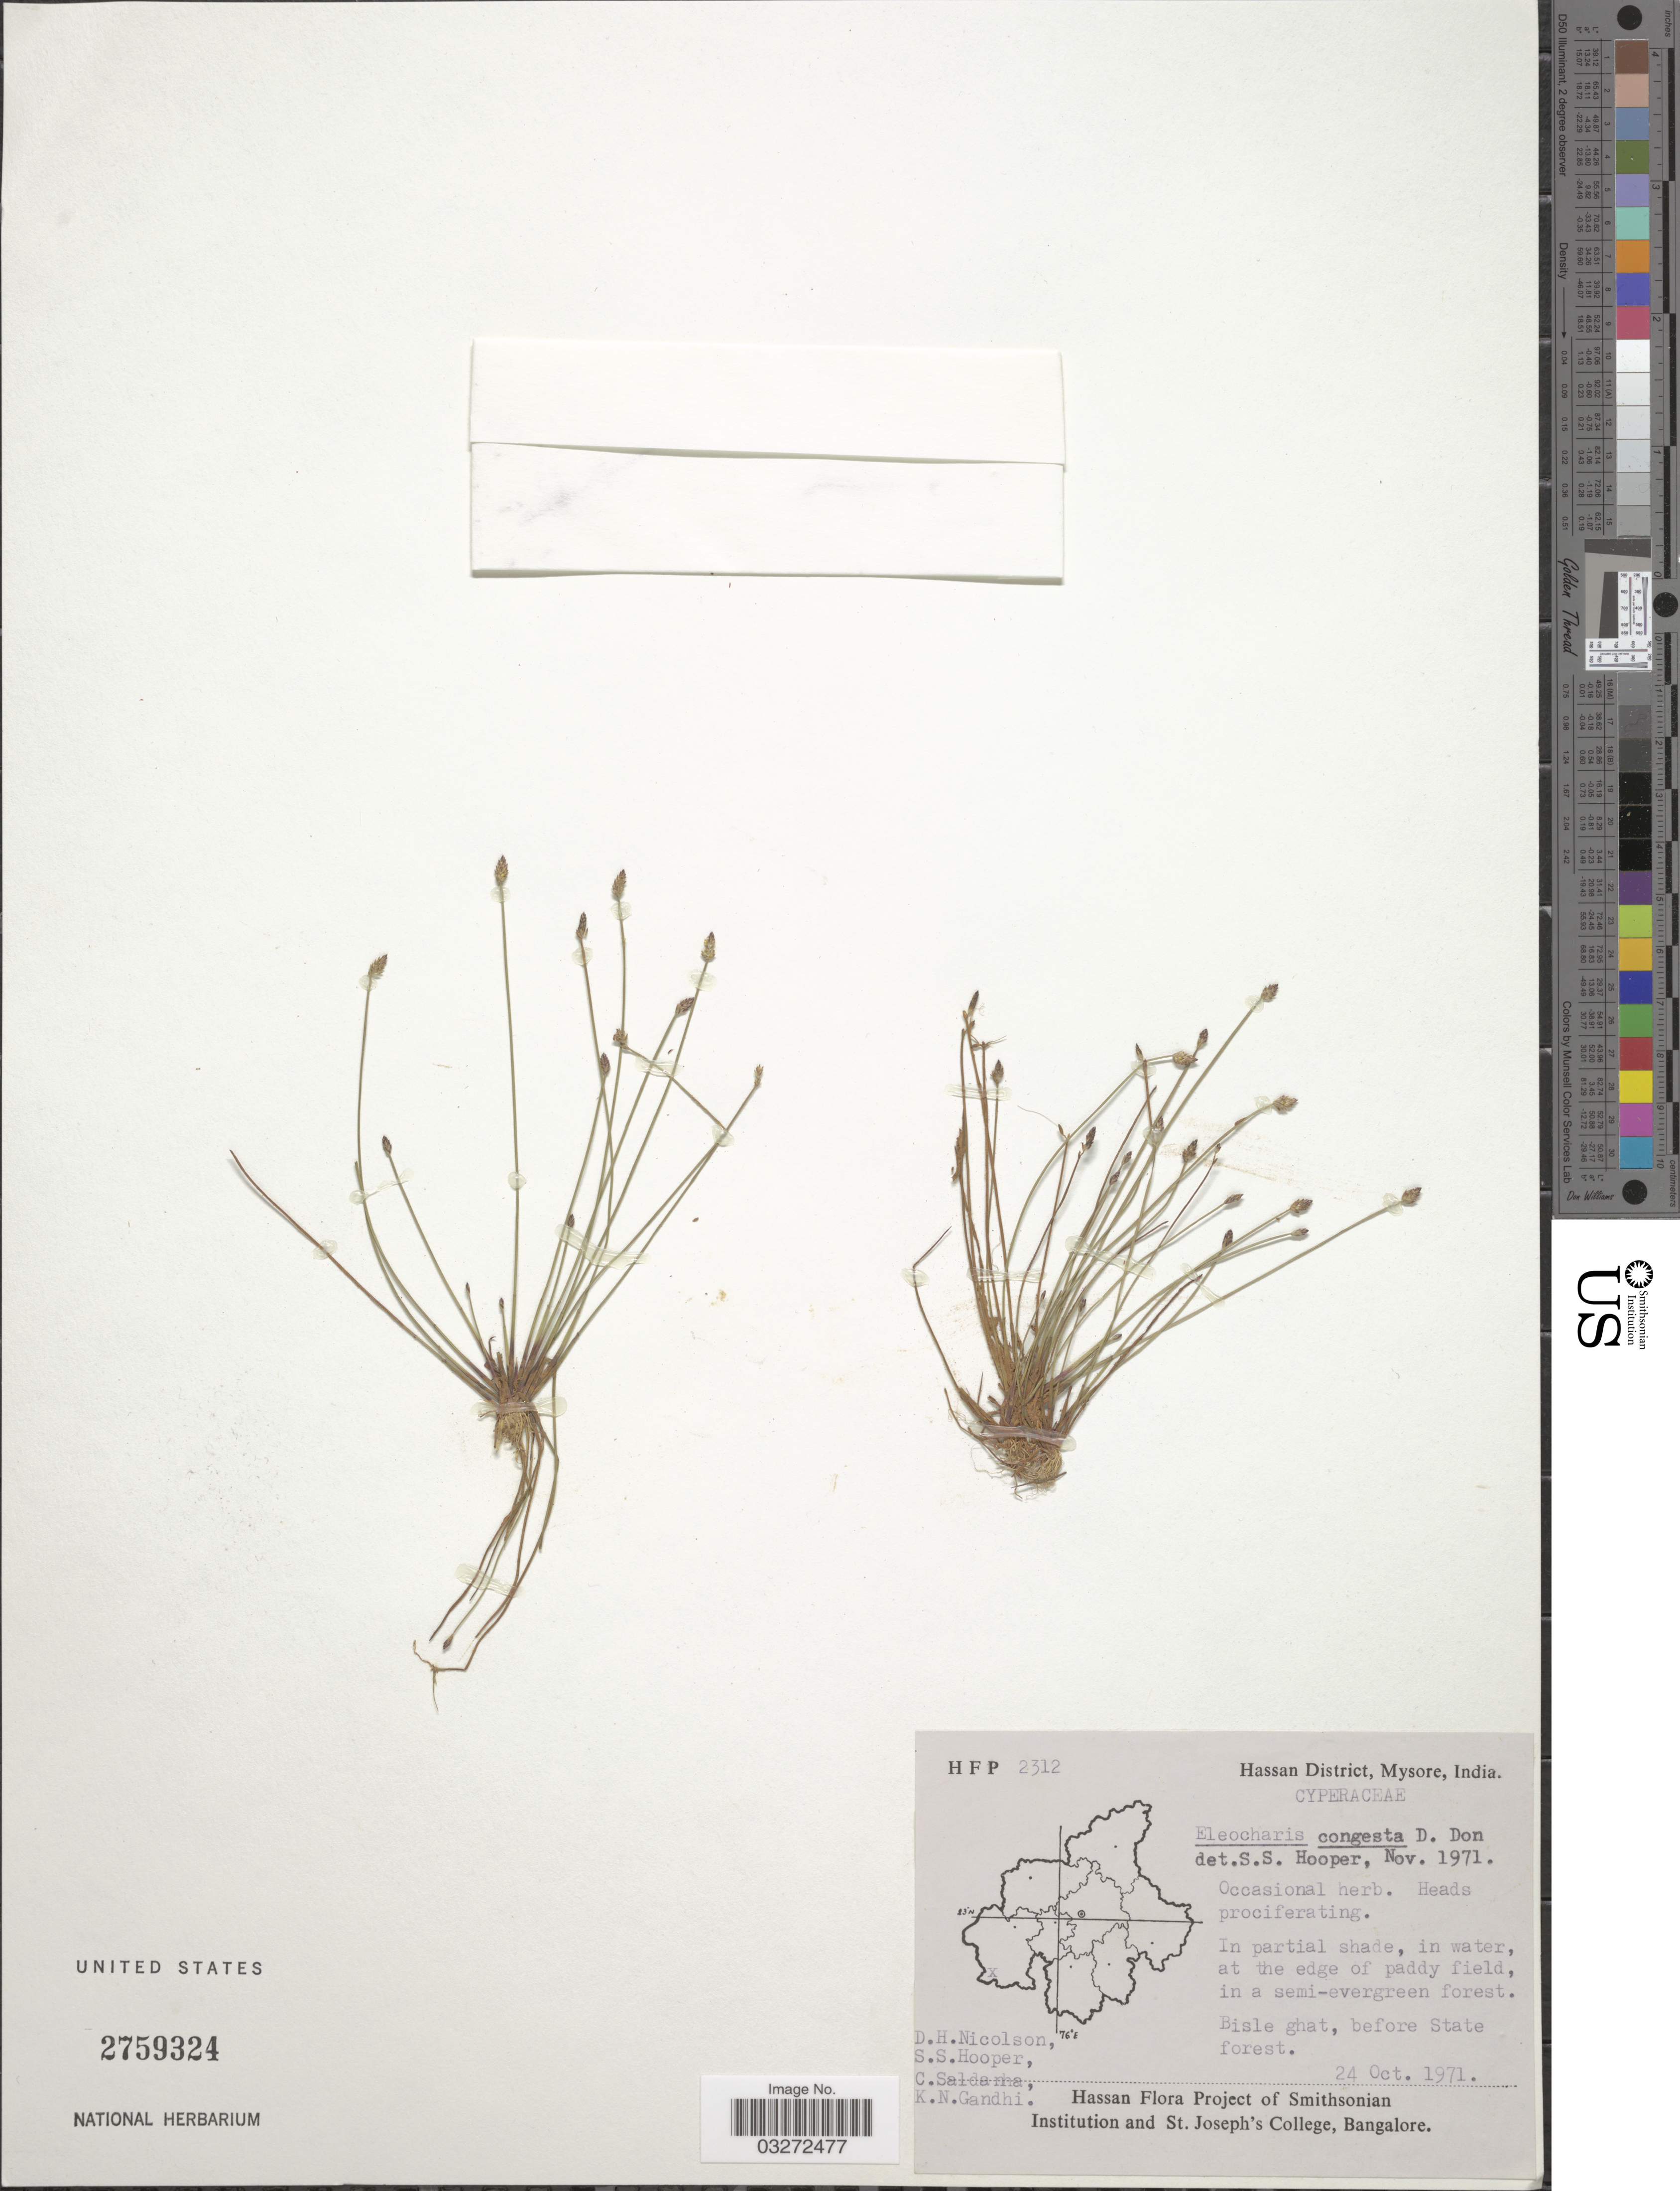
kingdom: Plantae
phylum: Tracheophyta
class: Liliopsida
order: Poales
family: Cyperaceae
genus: Eleocharis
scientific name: Eleocharis congesta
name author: D. Don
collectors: D. H. Nicolson, S. S. Hooper, C. Saldanha & K. N. Gandhi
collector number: HFP 2312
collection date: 1971-10-24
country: India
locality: Hassan District, Mysore. Bisle ghat, before State forest.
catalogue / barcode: US 2759324